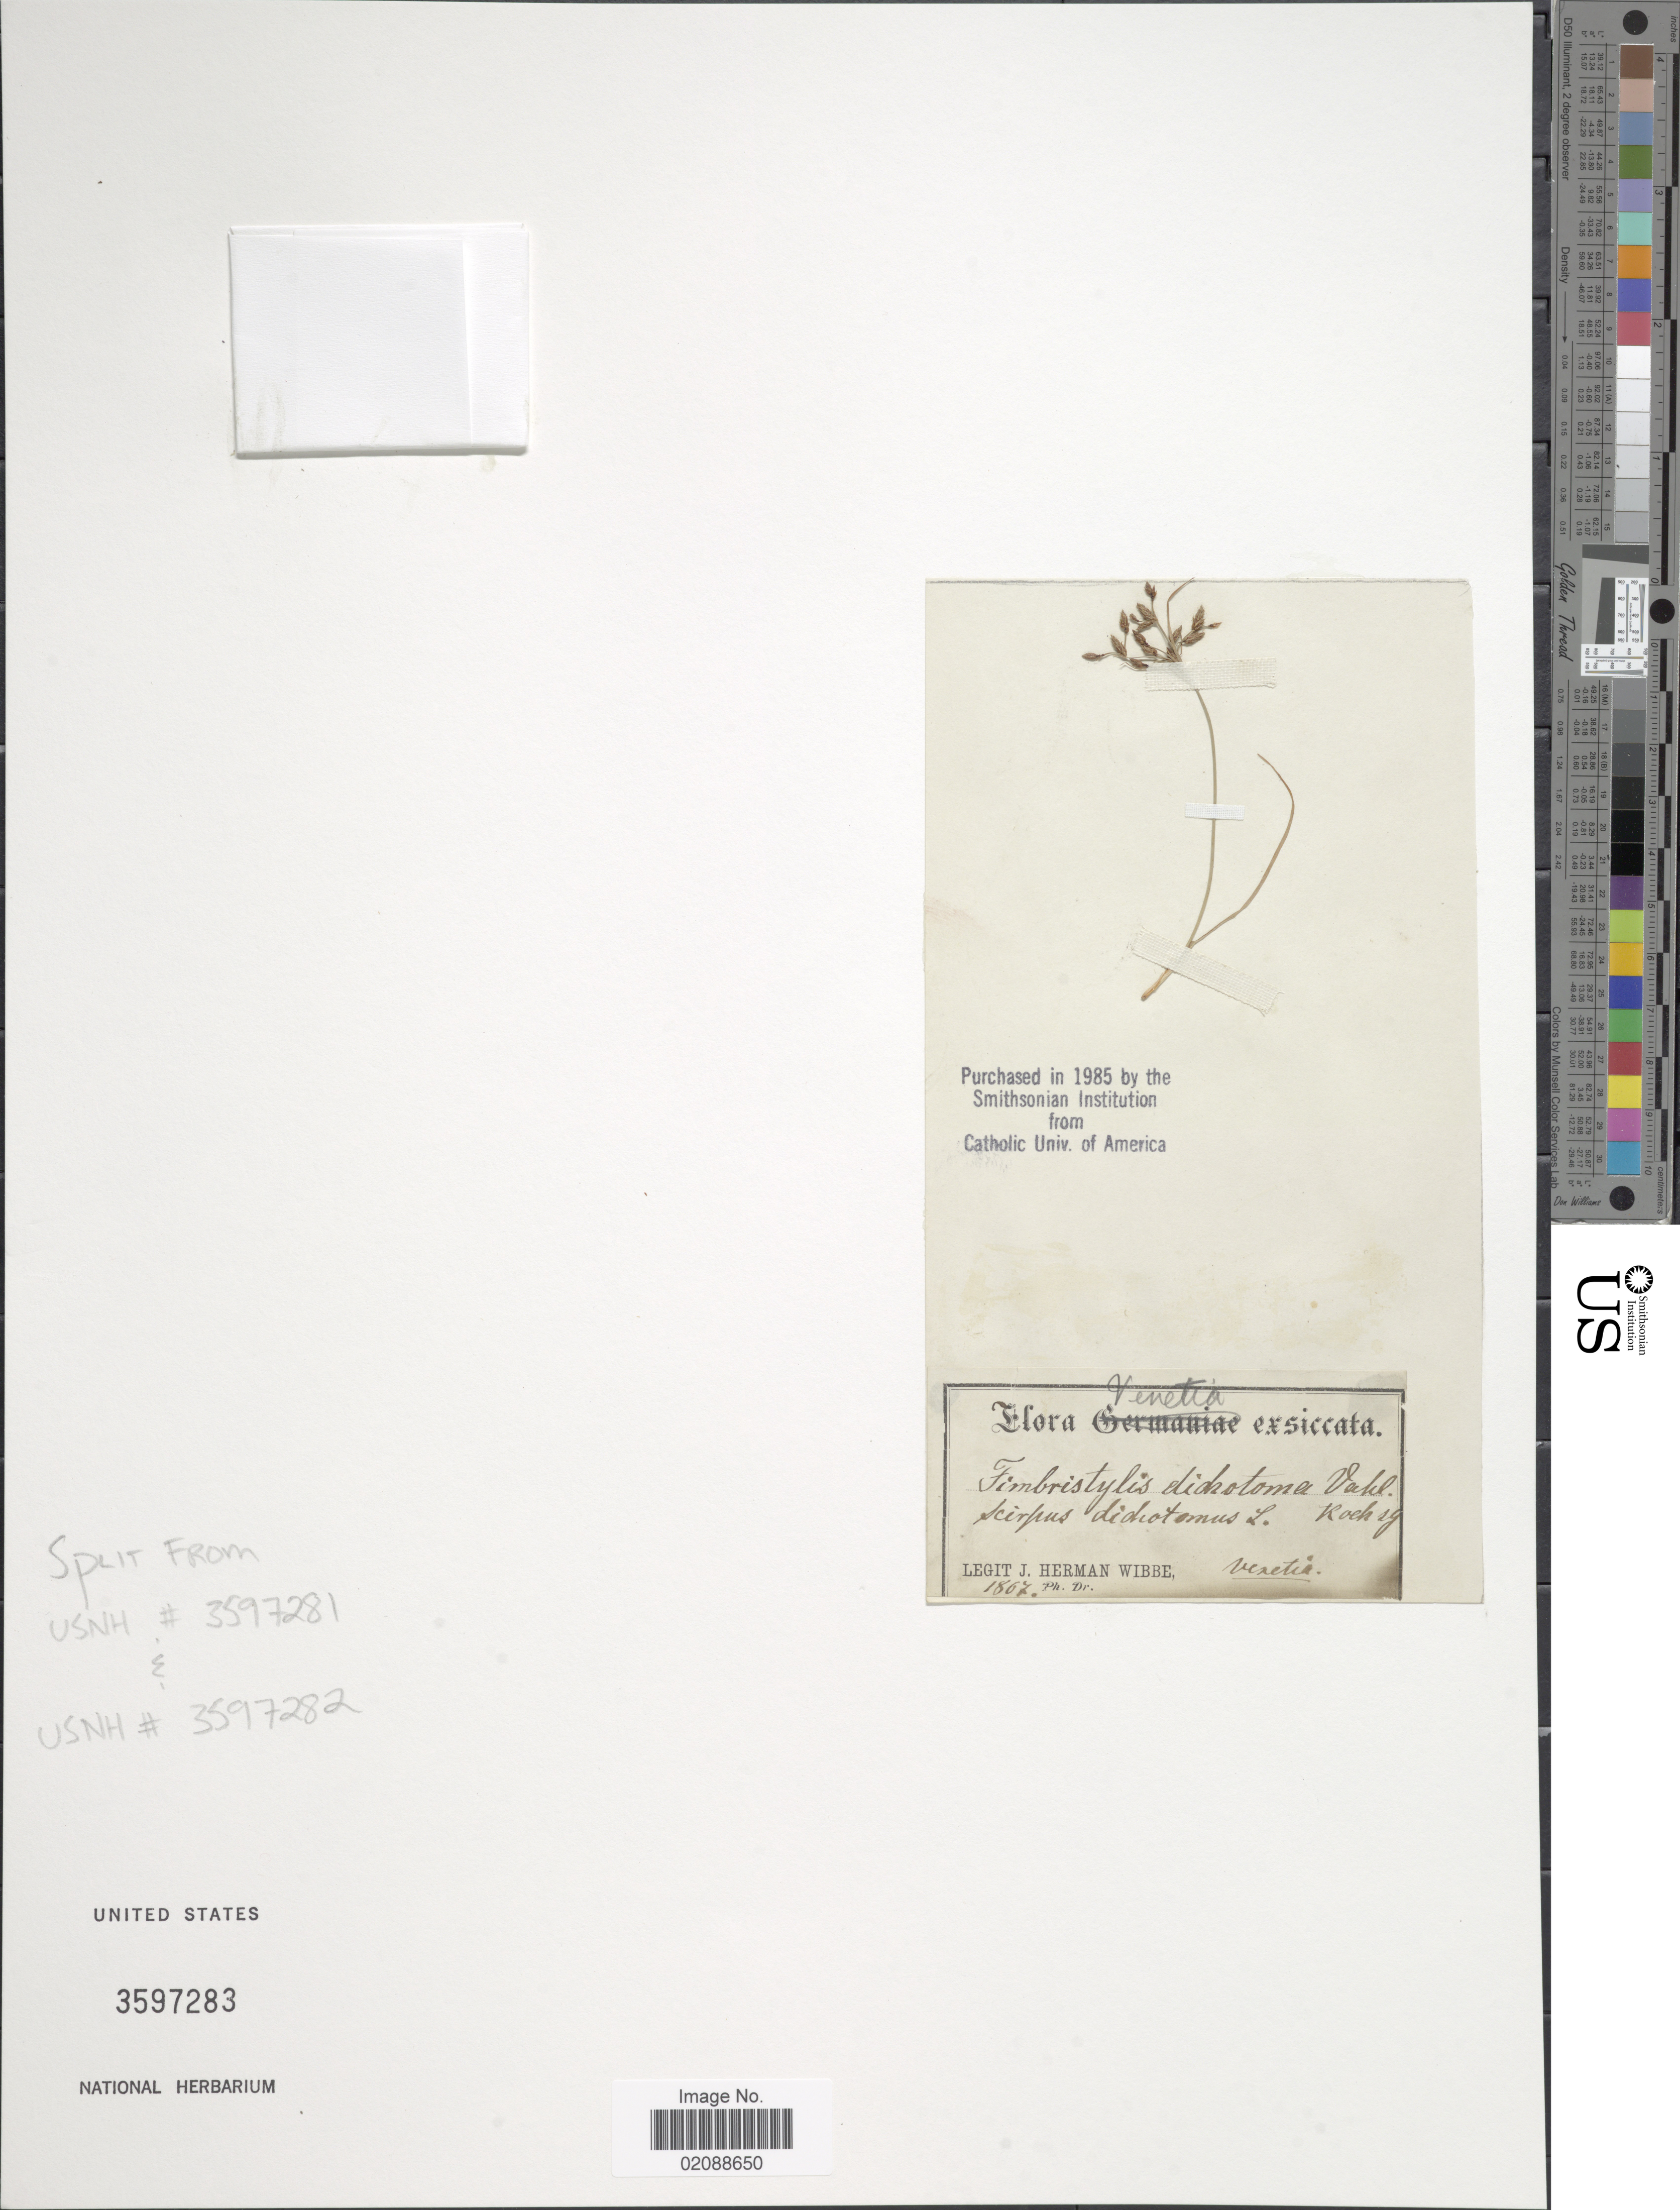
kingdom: Plantae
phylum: Tracheophyta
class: Liliopsida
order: Poales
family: Cyperaceae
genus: Fimbristylis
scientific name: Fimbristylis dichotoma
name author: (L.) Vahl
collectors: J. Wibbe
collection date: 1867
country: Italy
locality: Venetia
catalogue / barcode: US 3597283